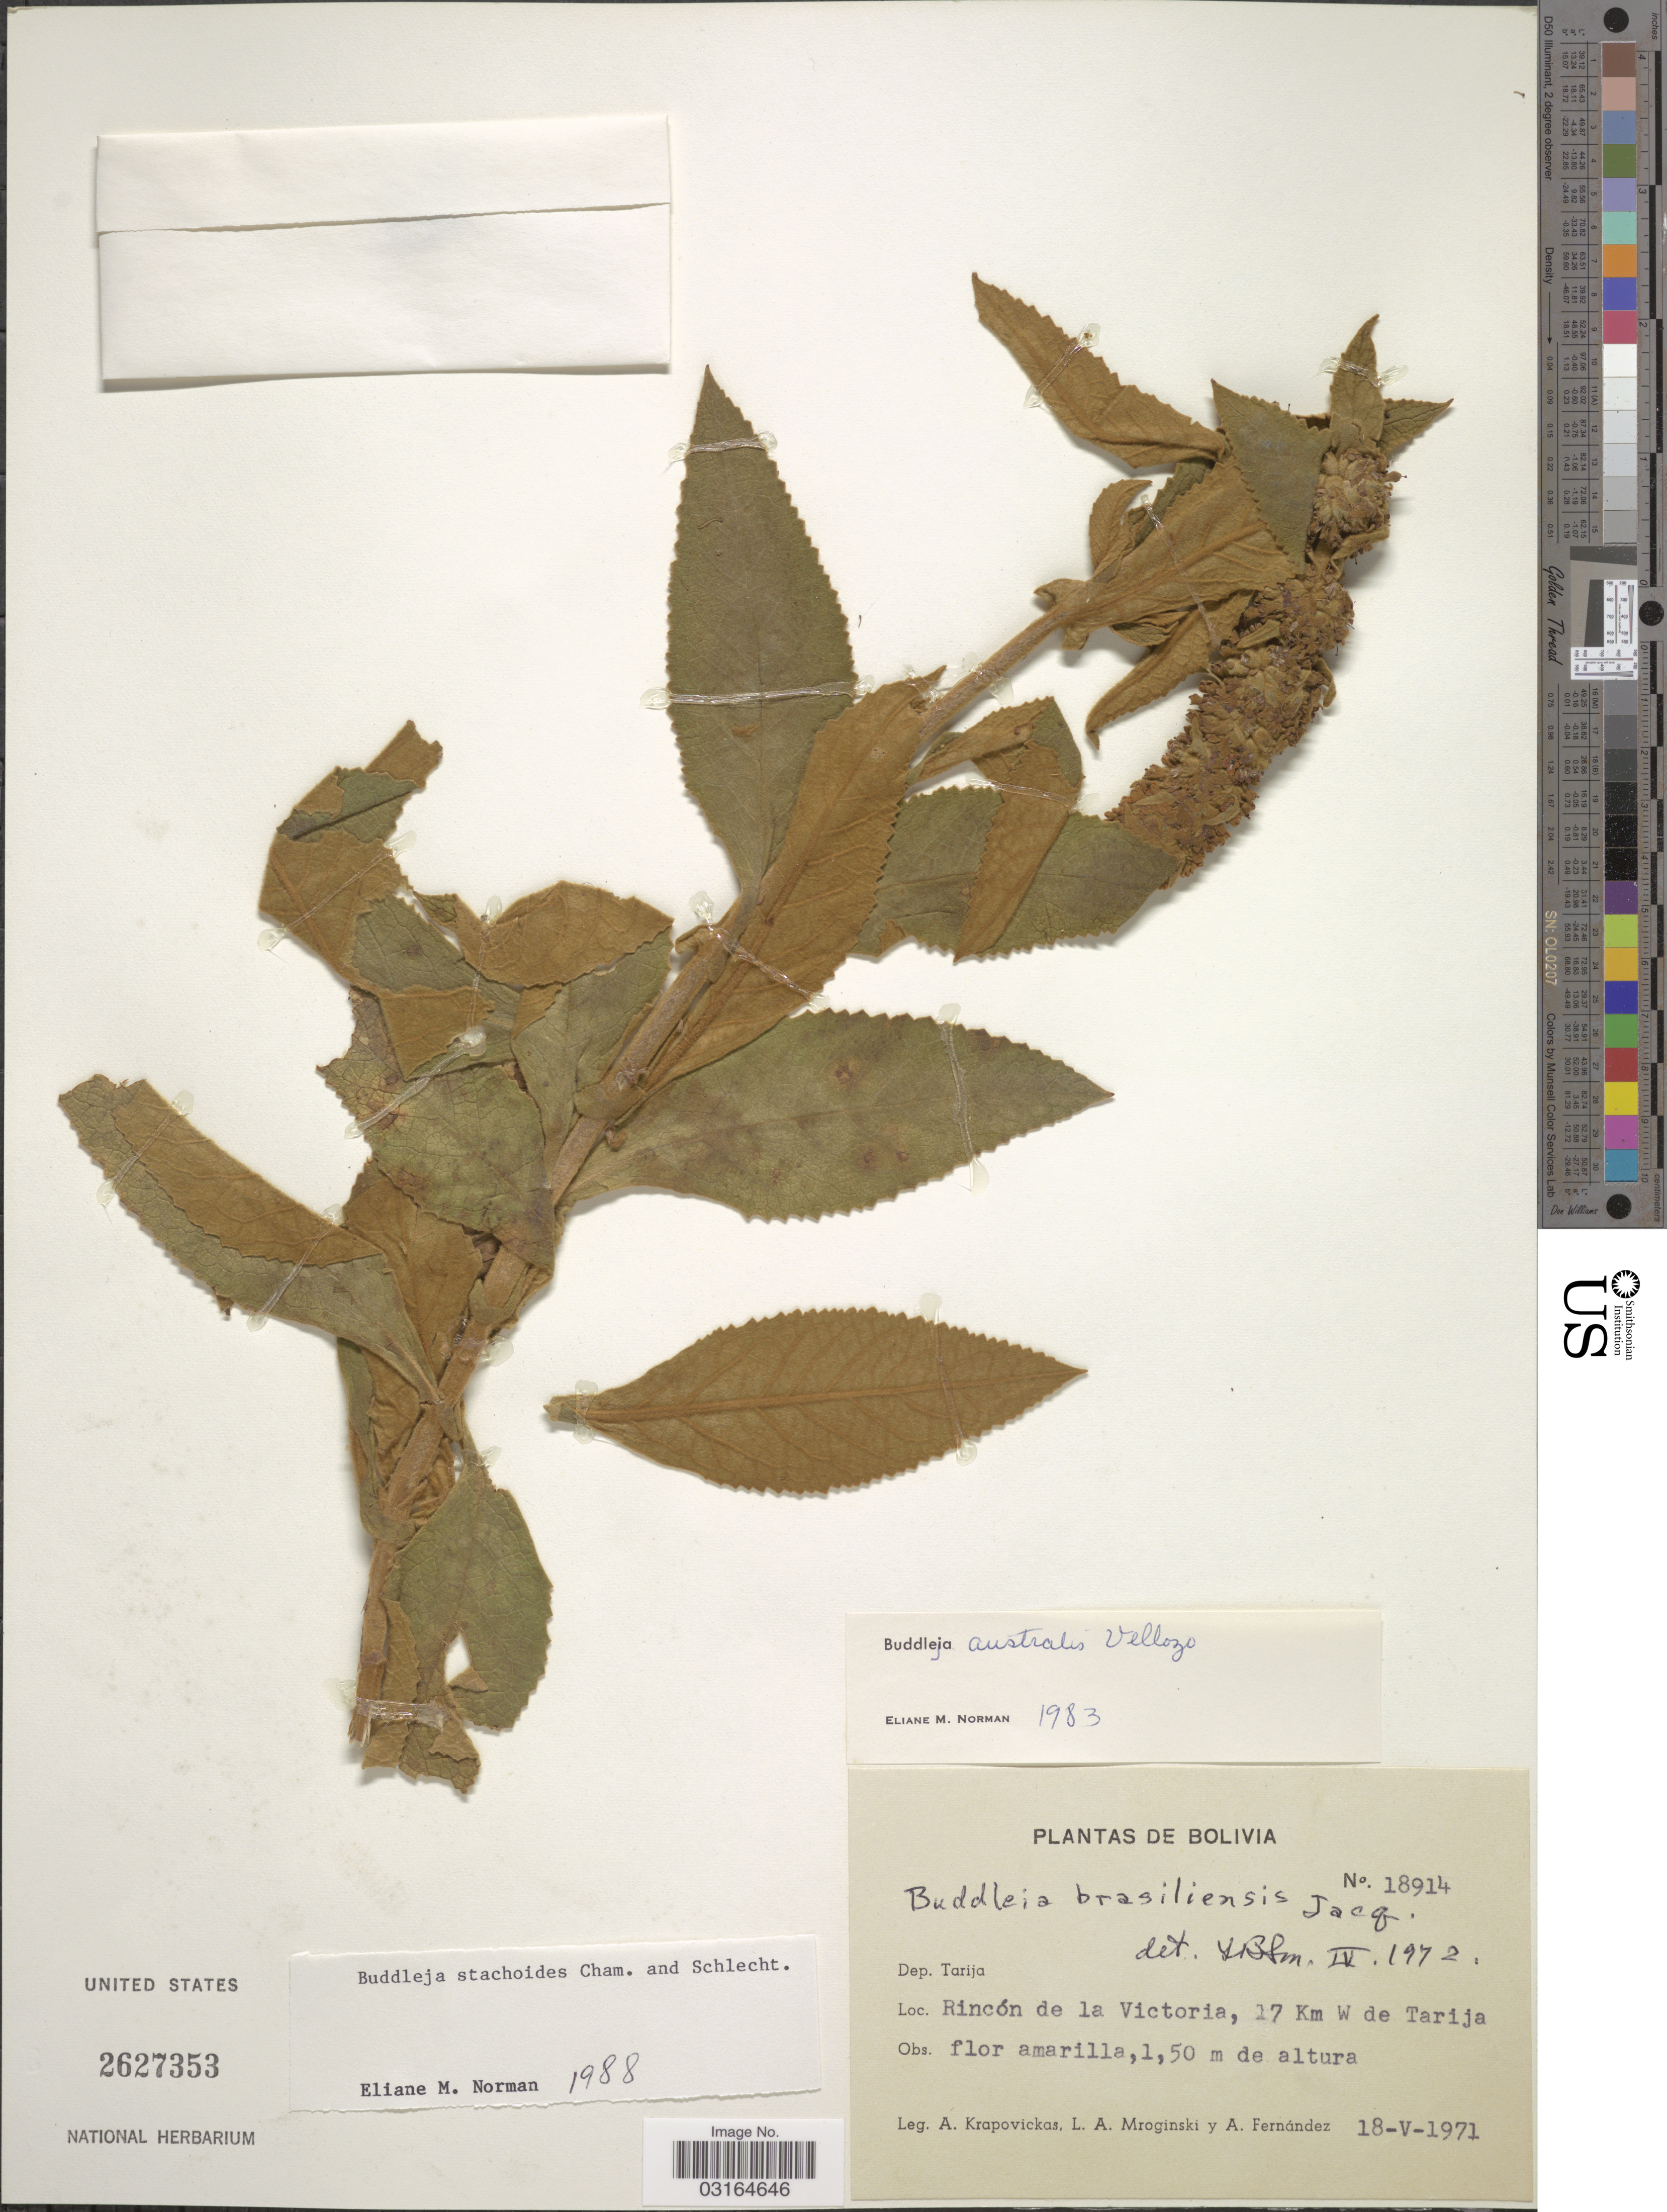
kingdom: Plantae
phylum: Tracheophyta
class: Magnoliopsida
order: Lamiales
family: Scrophulariaceae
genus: Buddleja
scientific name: Buddleja stachyoides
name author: Cham. & Schltdl.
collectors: A. Krapovickas, L. Mroginski & A. Fernández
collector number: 18914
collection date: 1971-05-18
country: Bolivia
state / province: Tarija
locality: Dep. Tarija. Rincón de la Victoria, 17 Km W de Tarija.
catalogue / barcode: US 2627353